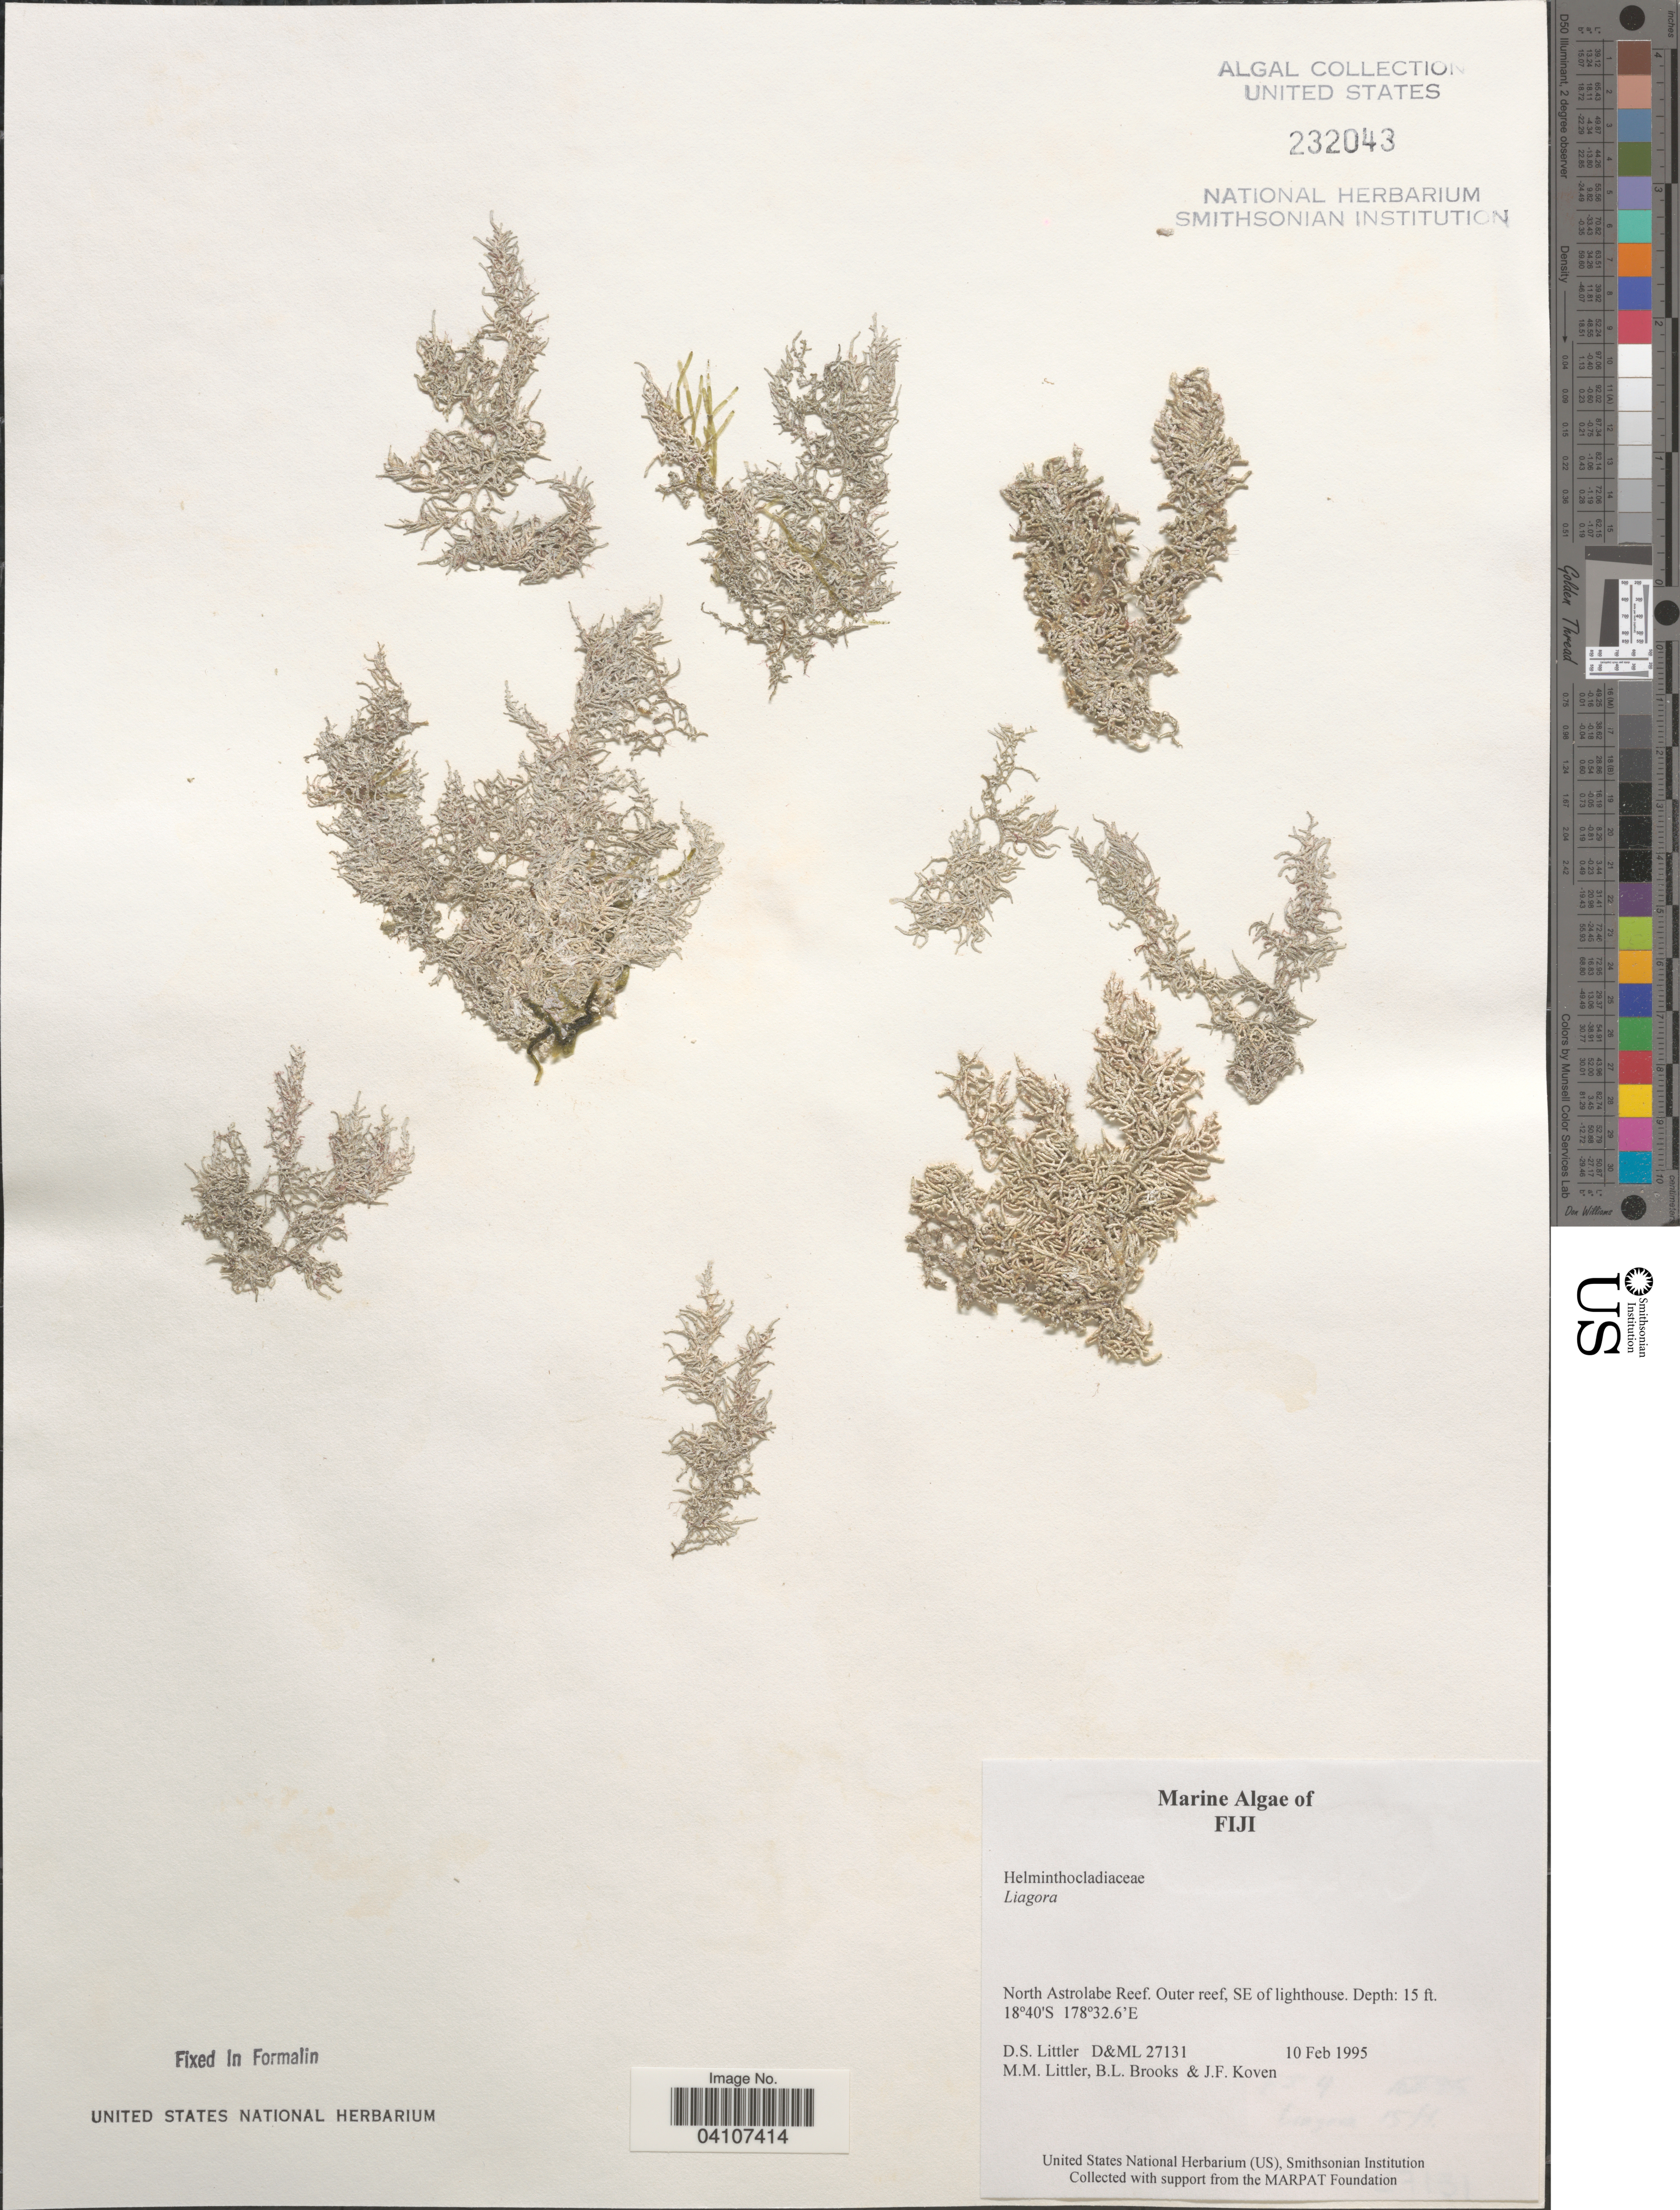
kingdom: Plantae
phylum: Rhodophyta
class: Florideophyceae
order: Nemaliales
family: Liagoraceae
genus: Liagora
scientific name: Liagora sp.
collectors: D. S. Littler, B. Brooks & J. Koven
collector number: D&ML 27131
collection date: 1995-02-10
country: Fiji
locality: North Astrolobe Reef. Outer reef, SE of lighthouse.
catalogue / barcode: US 232043